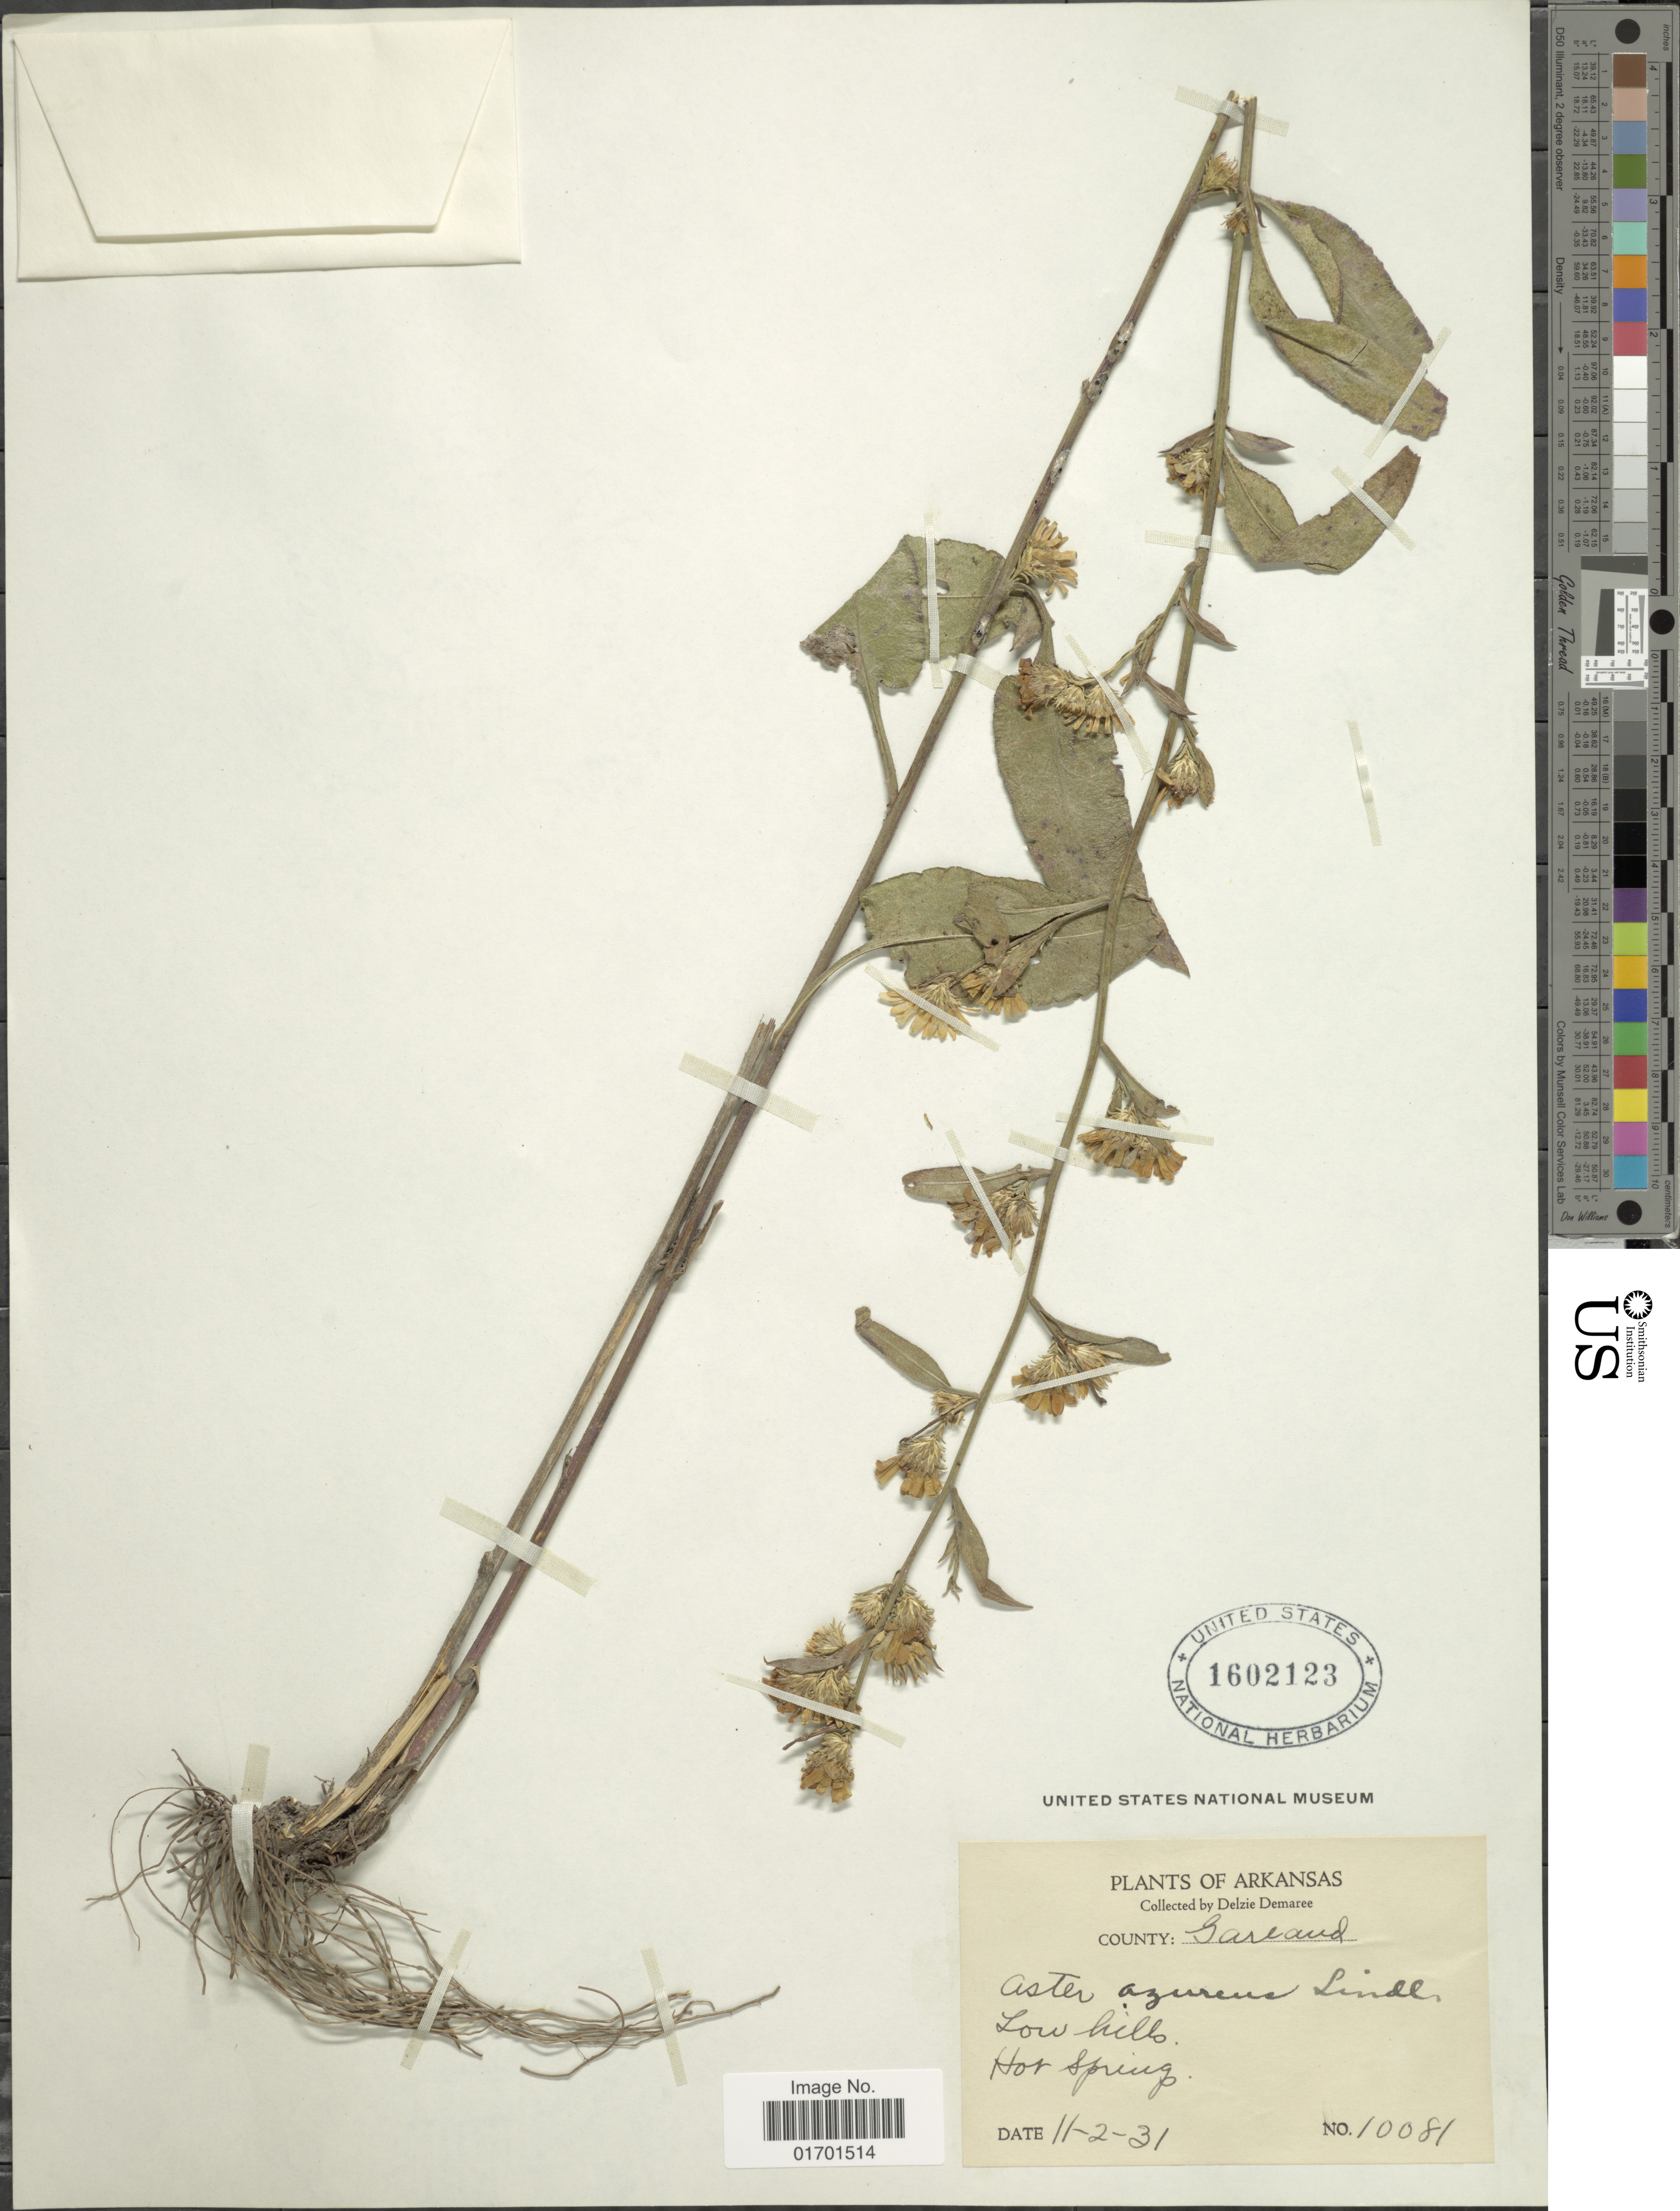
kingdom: Plantae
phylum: Tracheophyta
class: Magnoliopsida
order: Asterales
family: Asteraceae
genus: Symphyotrichum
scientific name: Symphyotrichum oolentangiense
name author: (Riddell) G.L. Nesom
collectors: D. Demaree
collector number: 10081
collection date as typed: Transcribed d/m/y: 2/11/31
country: United States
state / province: Arkansas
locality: County: Gardeand, Low hills, Hot Springs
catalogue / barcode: US 1602123